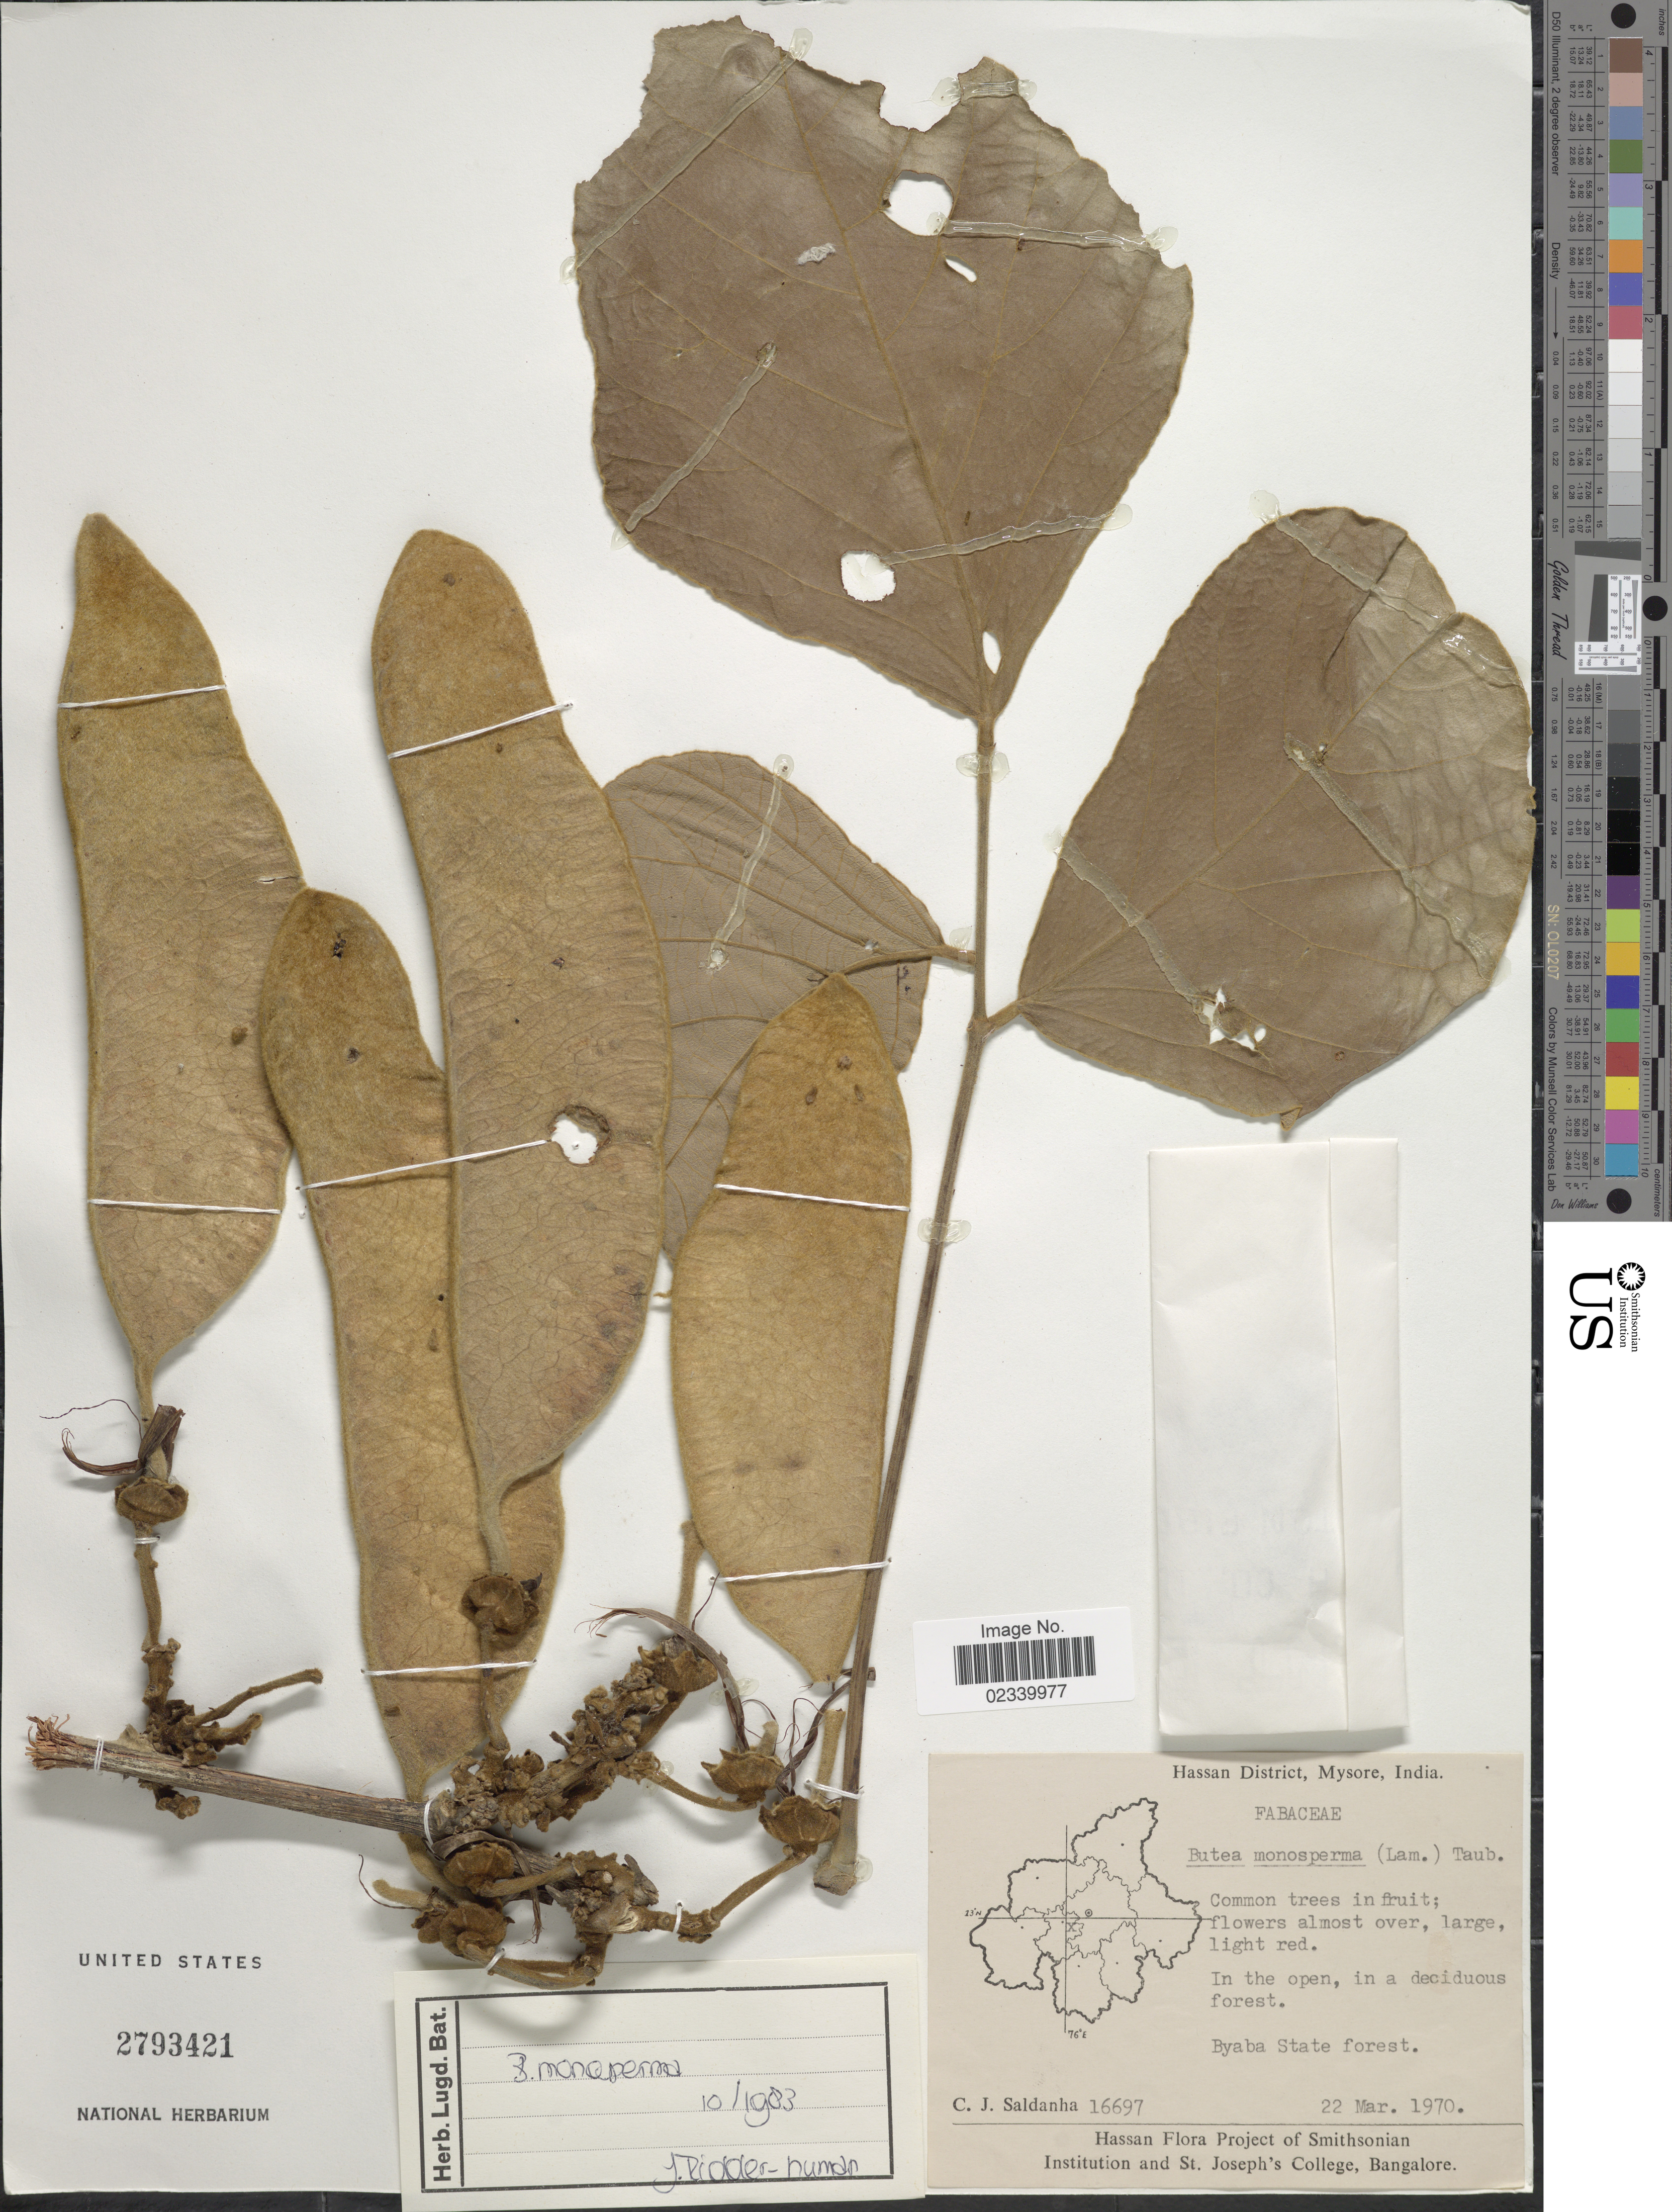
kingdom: Plantae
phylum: Tracheophyta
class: Magnoliopsida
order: Fabales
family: Fabaceae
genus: Butea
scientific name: Butea monosperma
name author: (Lam.) Taub.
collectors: C. J. Saldanha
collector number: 16697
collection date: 1970-03-22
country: India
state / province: Karnataka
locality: Hassan District, Mysore, In the open, in a deciduous forest, Byaba State Forest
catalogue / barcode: US 2793421